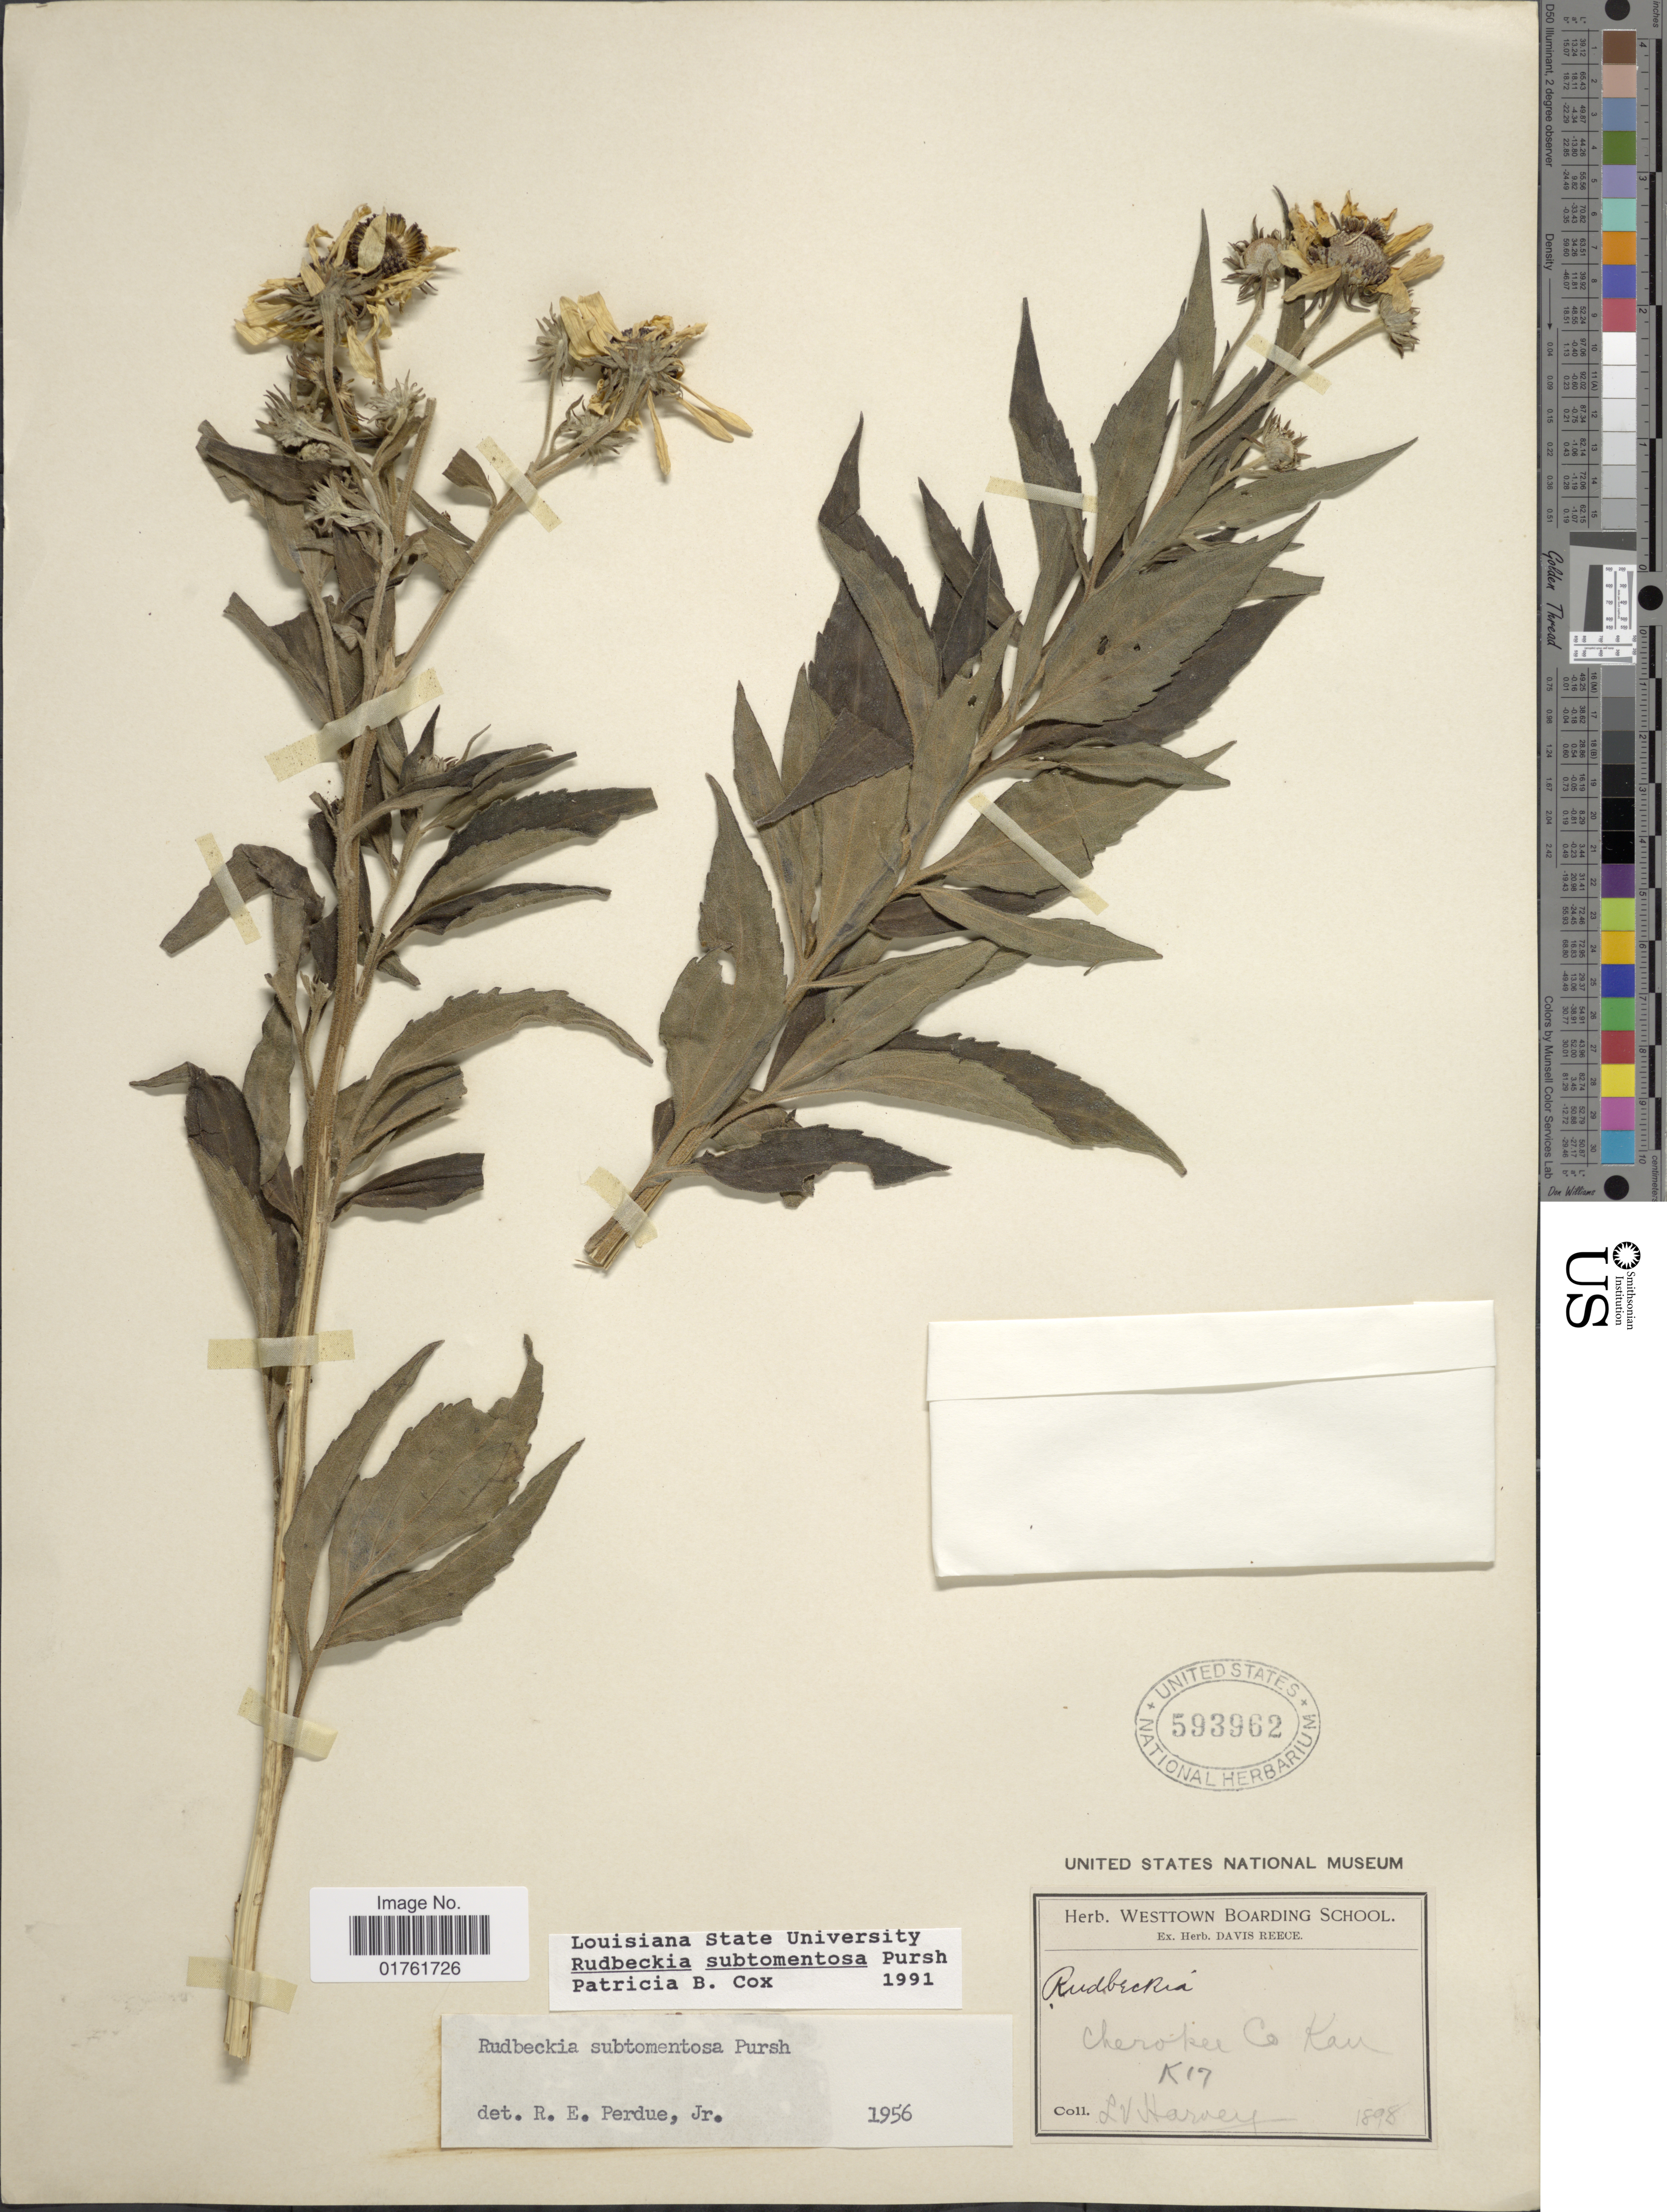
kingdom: Plantae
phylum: Tracheophyta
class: Magnoliopsida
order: Asterales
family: Asteraceae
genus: Rudbeckia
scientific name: Rudbeckia subtomentosa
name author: Pursh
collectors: L. H. Harvey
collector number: K 17 ?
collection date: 1898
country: United States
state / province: Kansas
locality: Cherokee Co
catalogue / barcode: US 593962